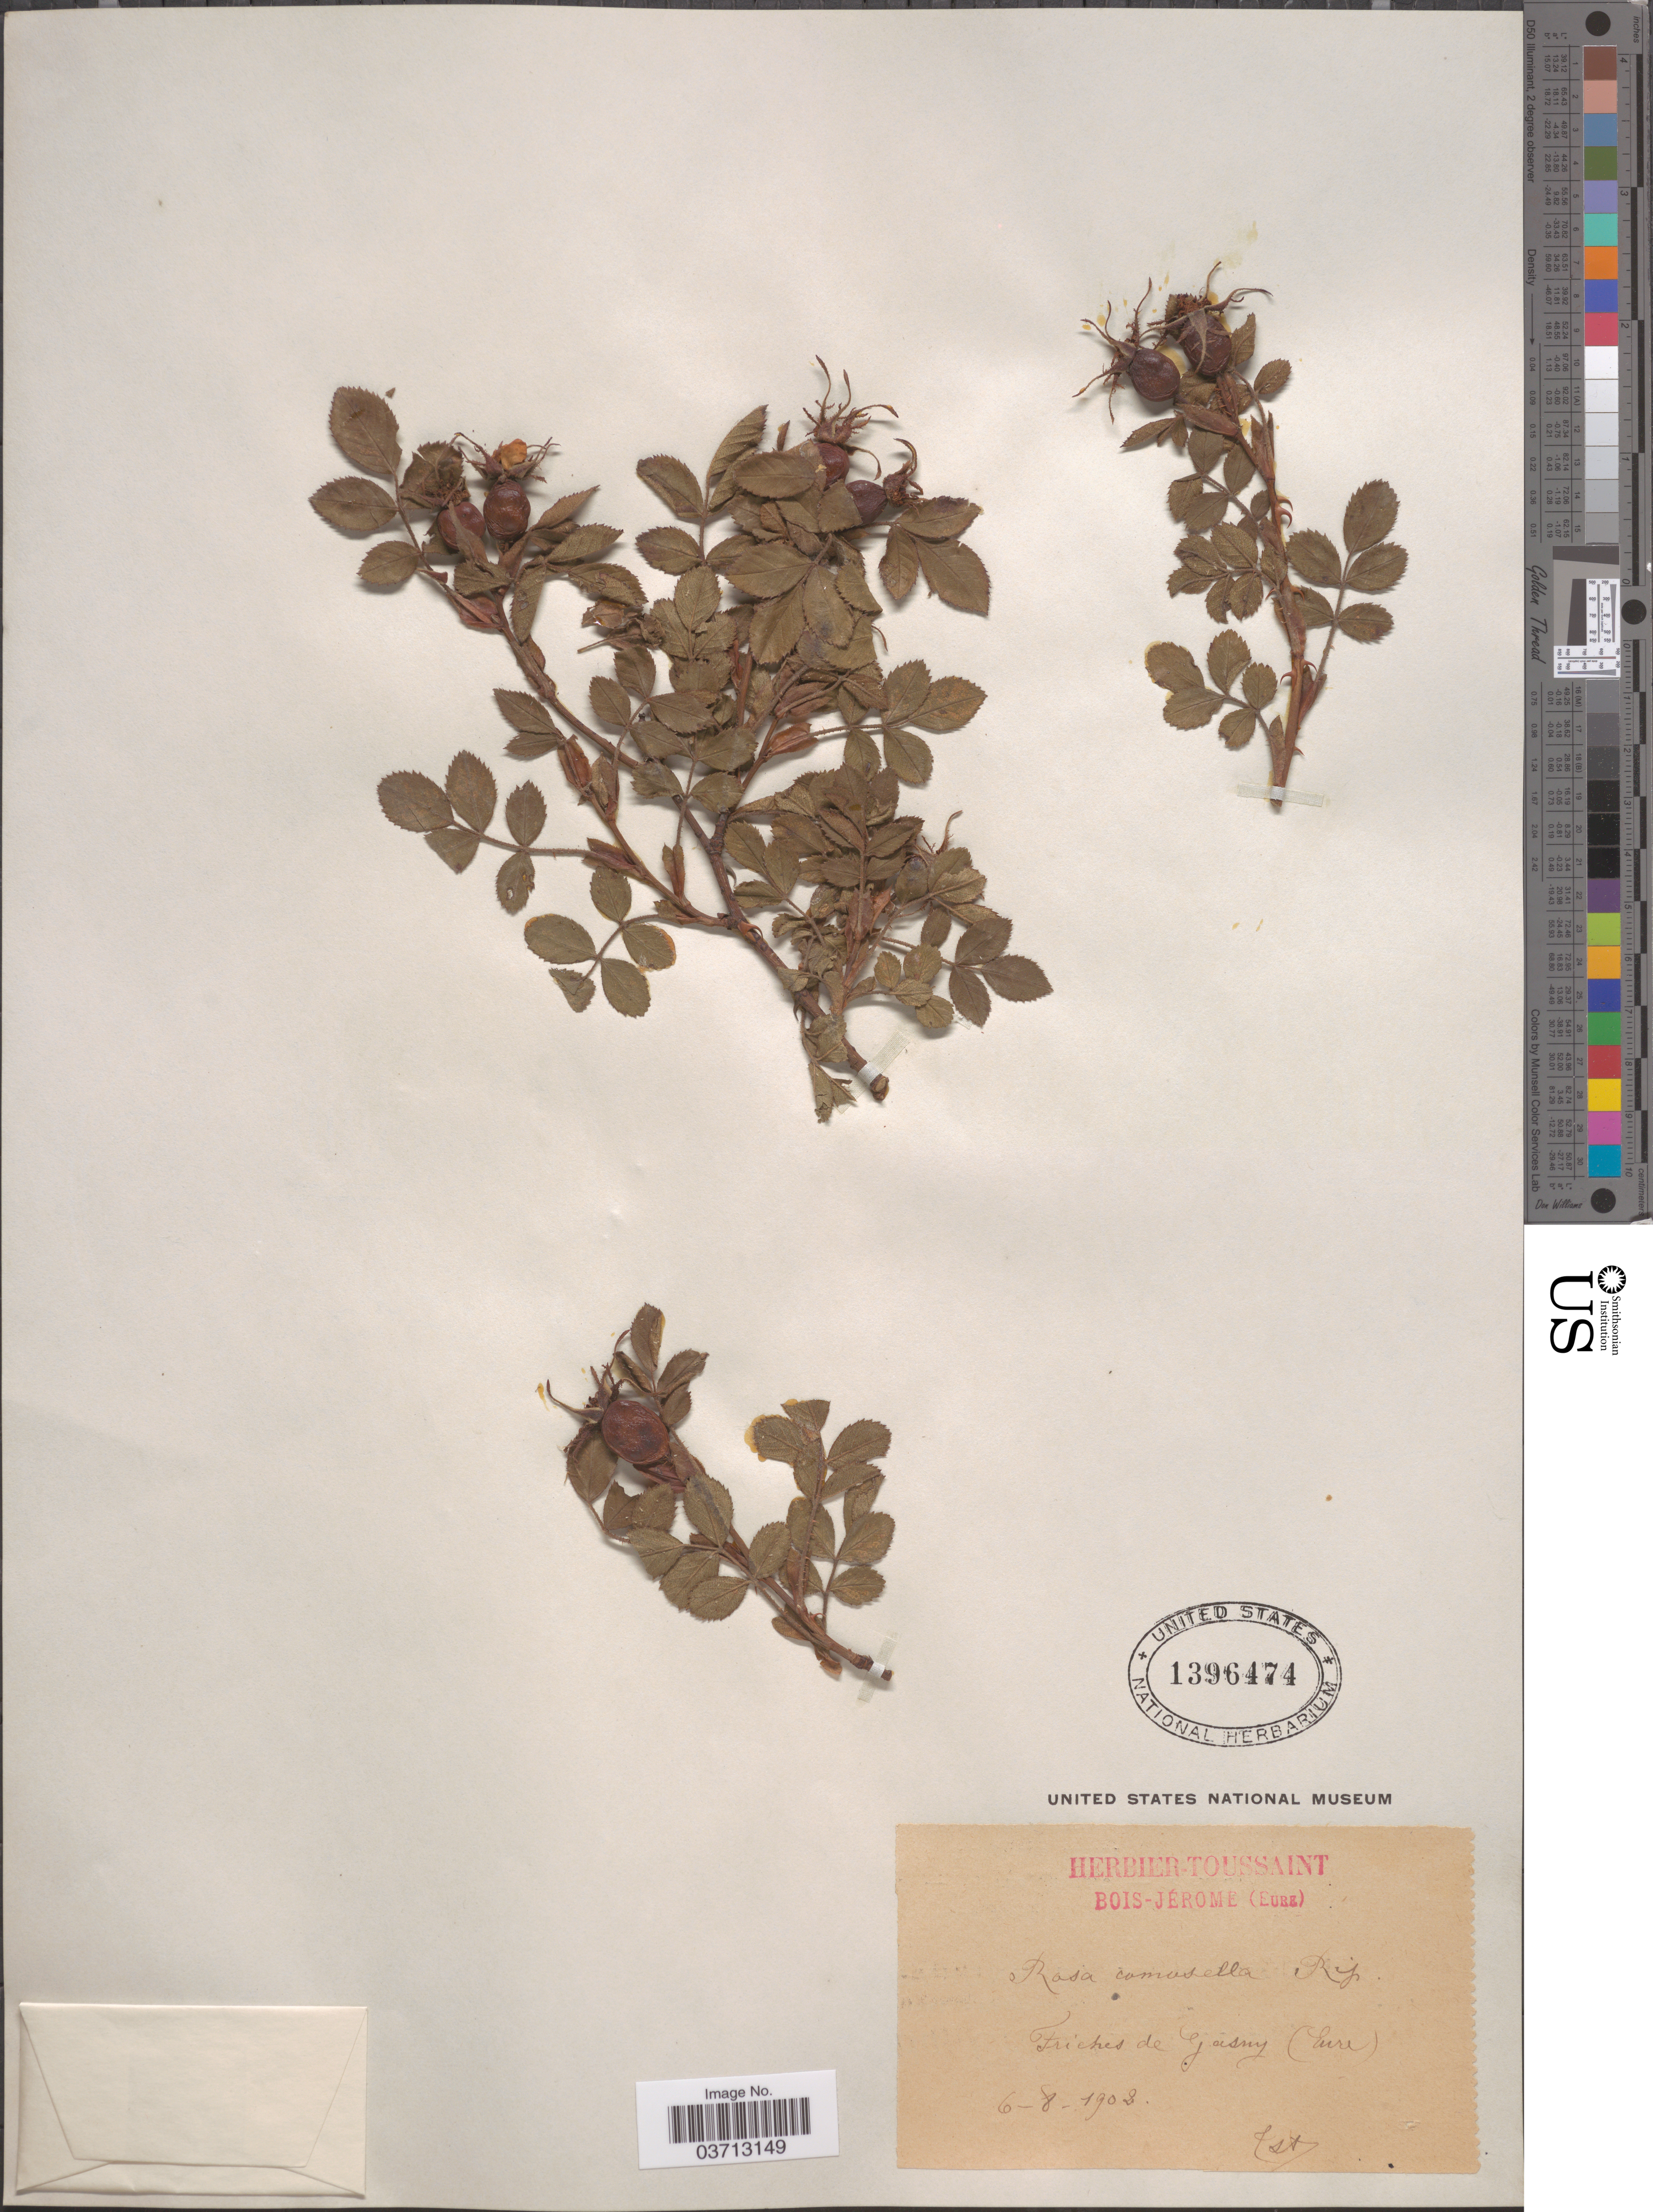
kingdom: Plantae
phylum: Tracheophyta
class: Magnoliopsida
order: Rosales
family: Rosaceae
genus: Rosa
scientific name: Rosa comosella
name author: Déségl. & Ozanon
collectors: -. Toussaint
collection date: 1902-08-06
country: France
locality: Friches de Gasny (Eure).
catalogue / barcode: US 1396474